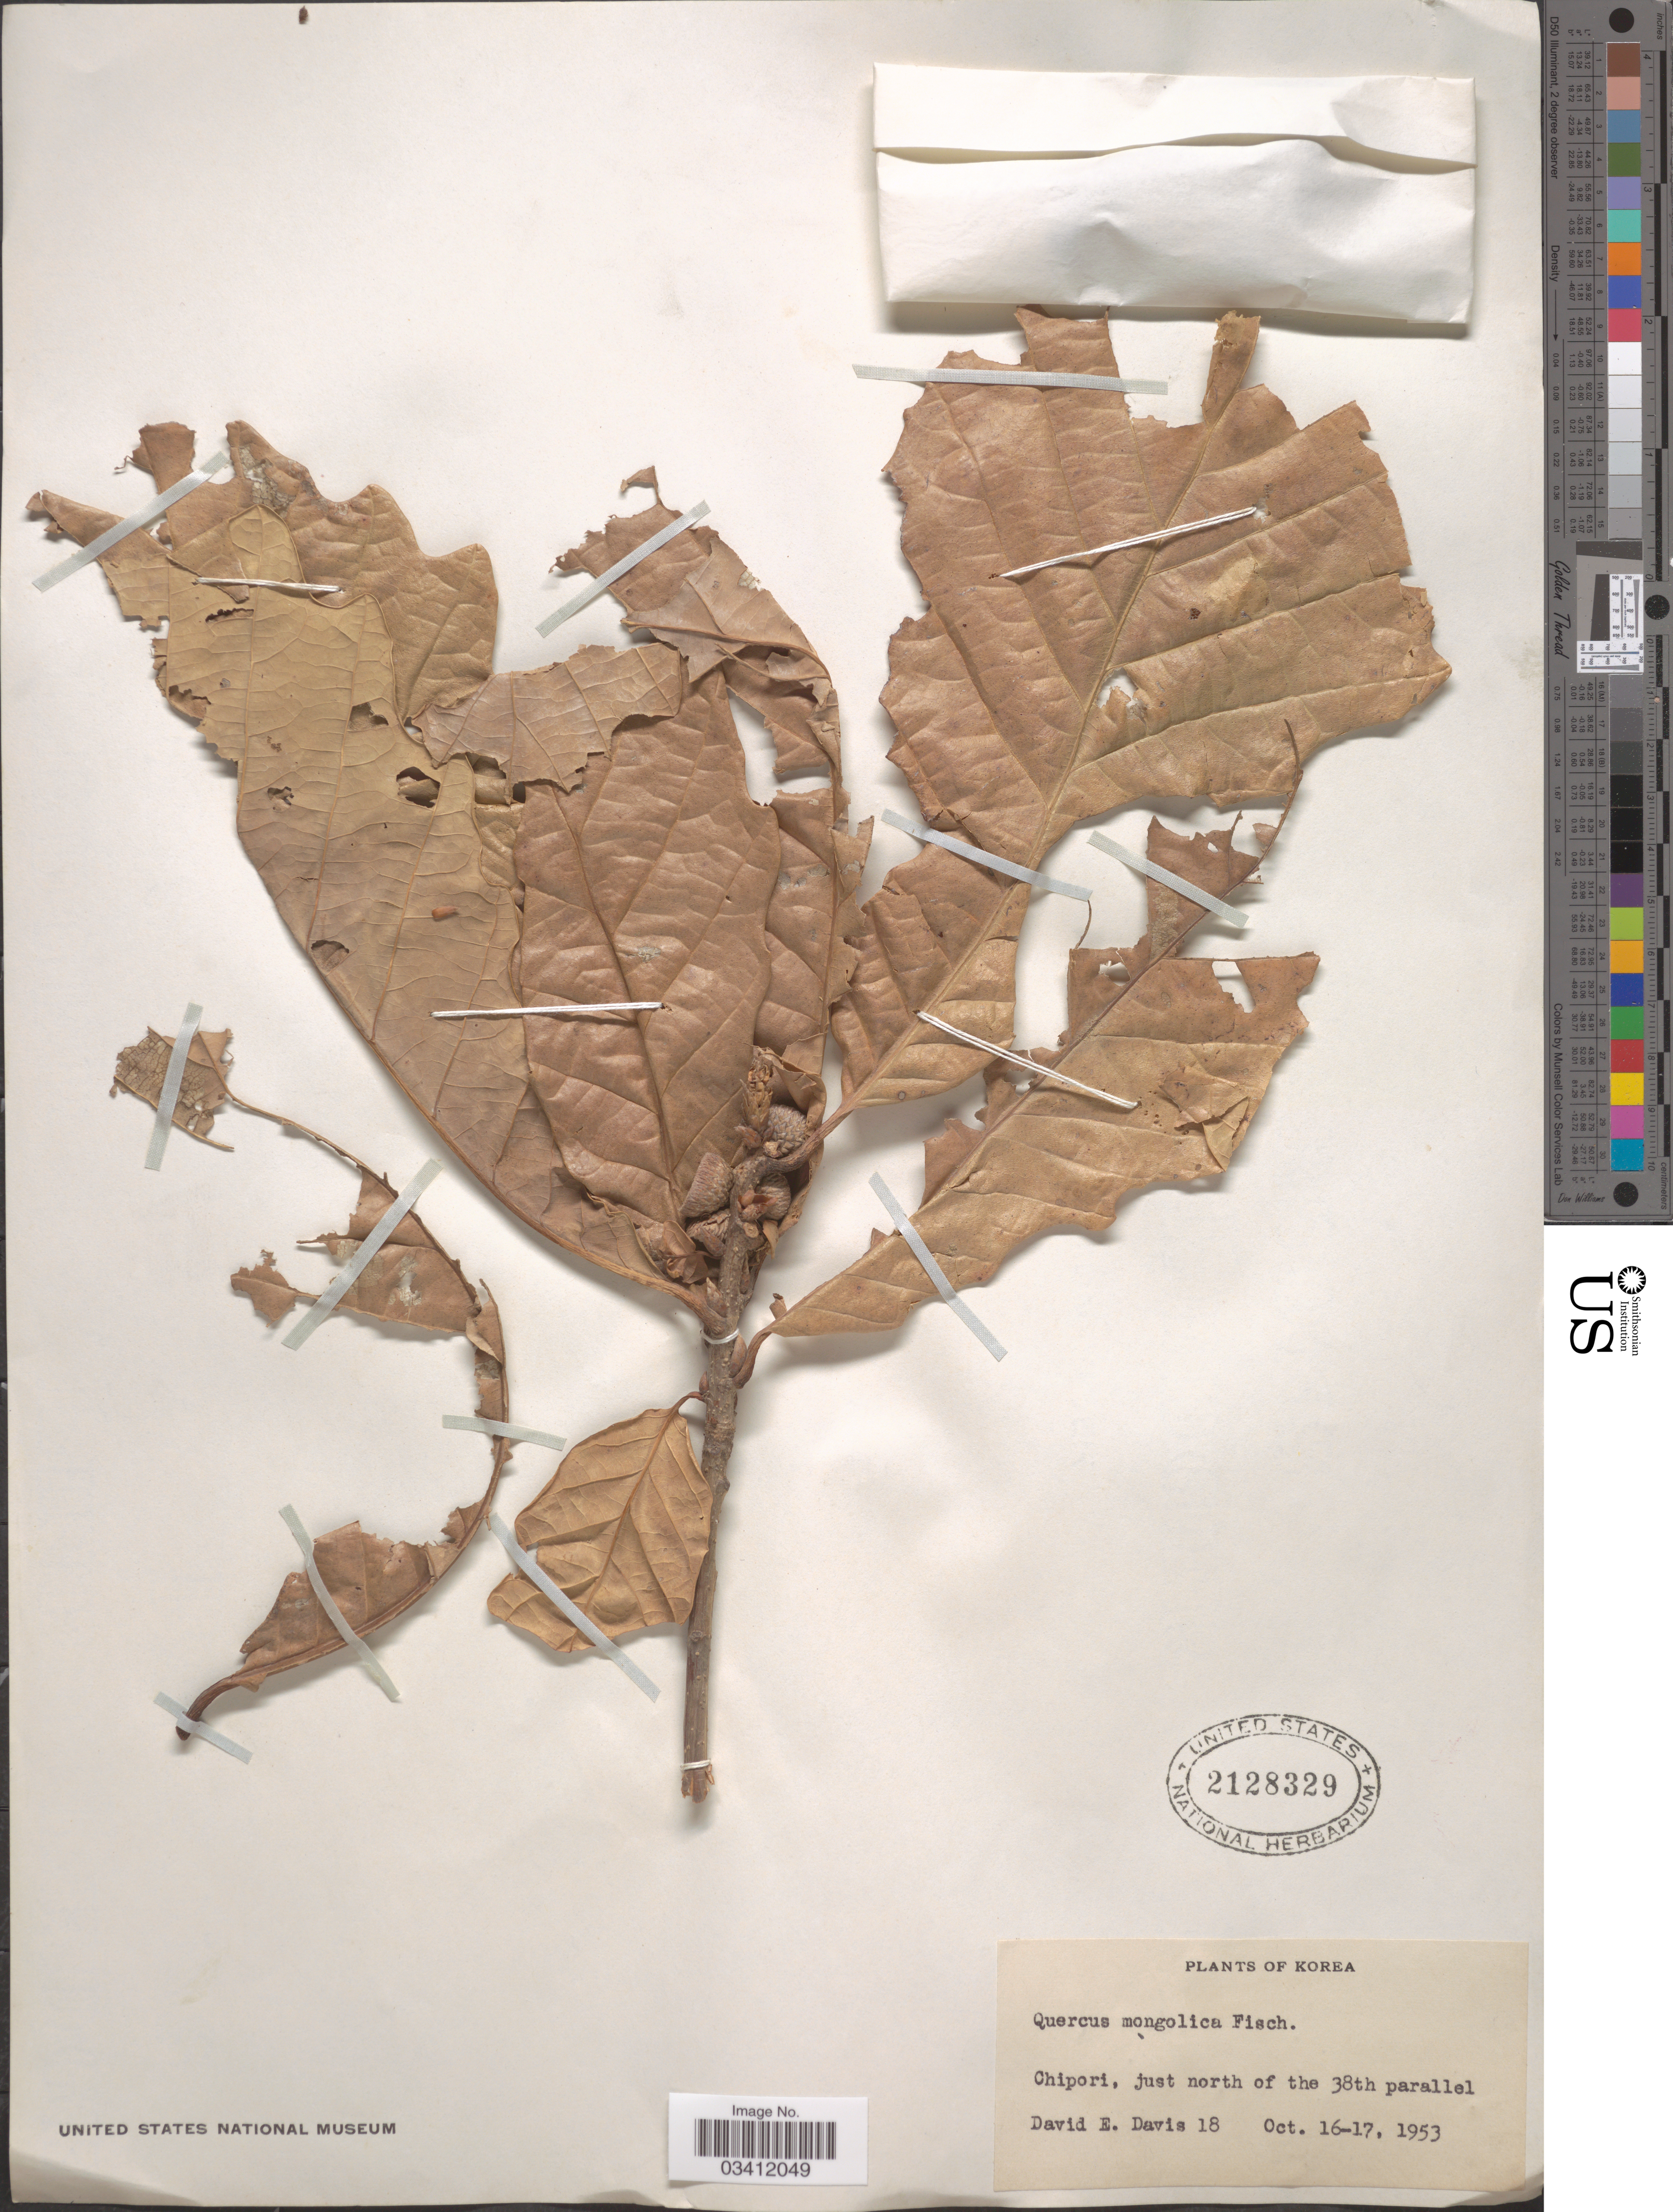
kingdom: Plantae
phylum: Tracheophyta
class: Magnoliopsida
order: Fagales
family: Fagaceae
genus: Quercus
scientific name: Quercus mongolica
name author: Fisch. ex Ledeb.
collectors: D. Davis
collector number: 18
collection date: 1953-10-16/1953-10-17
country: South Korea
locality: Chipori, just north of the 38th parallel.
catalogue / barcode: US 2128329